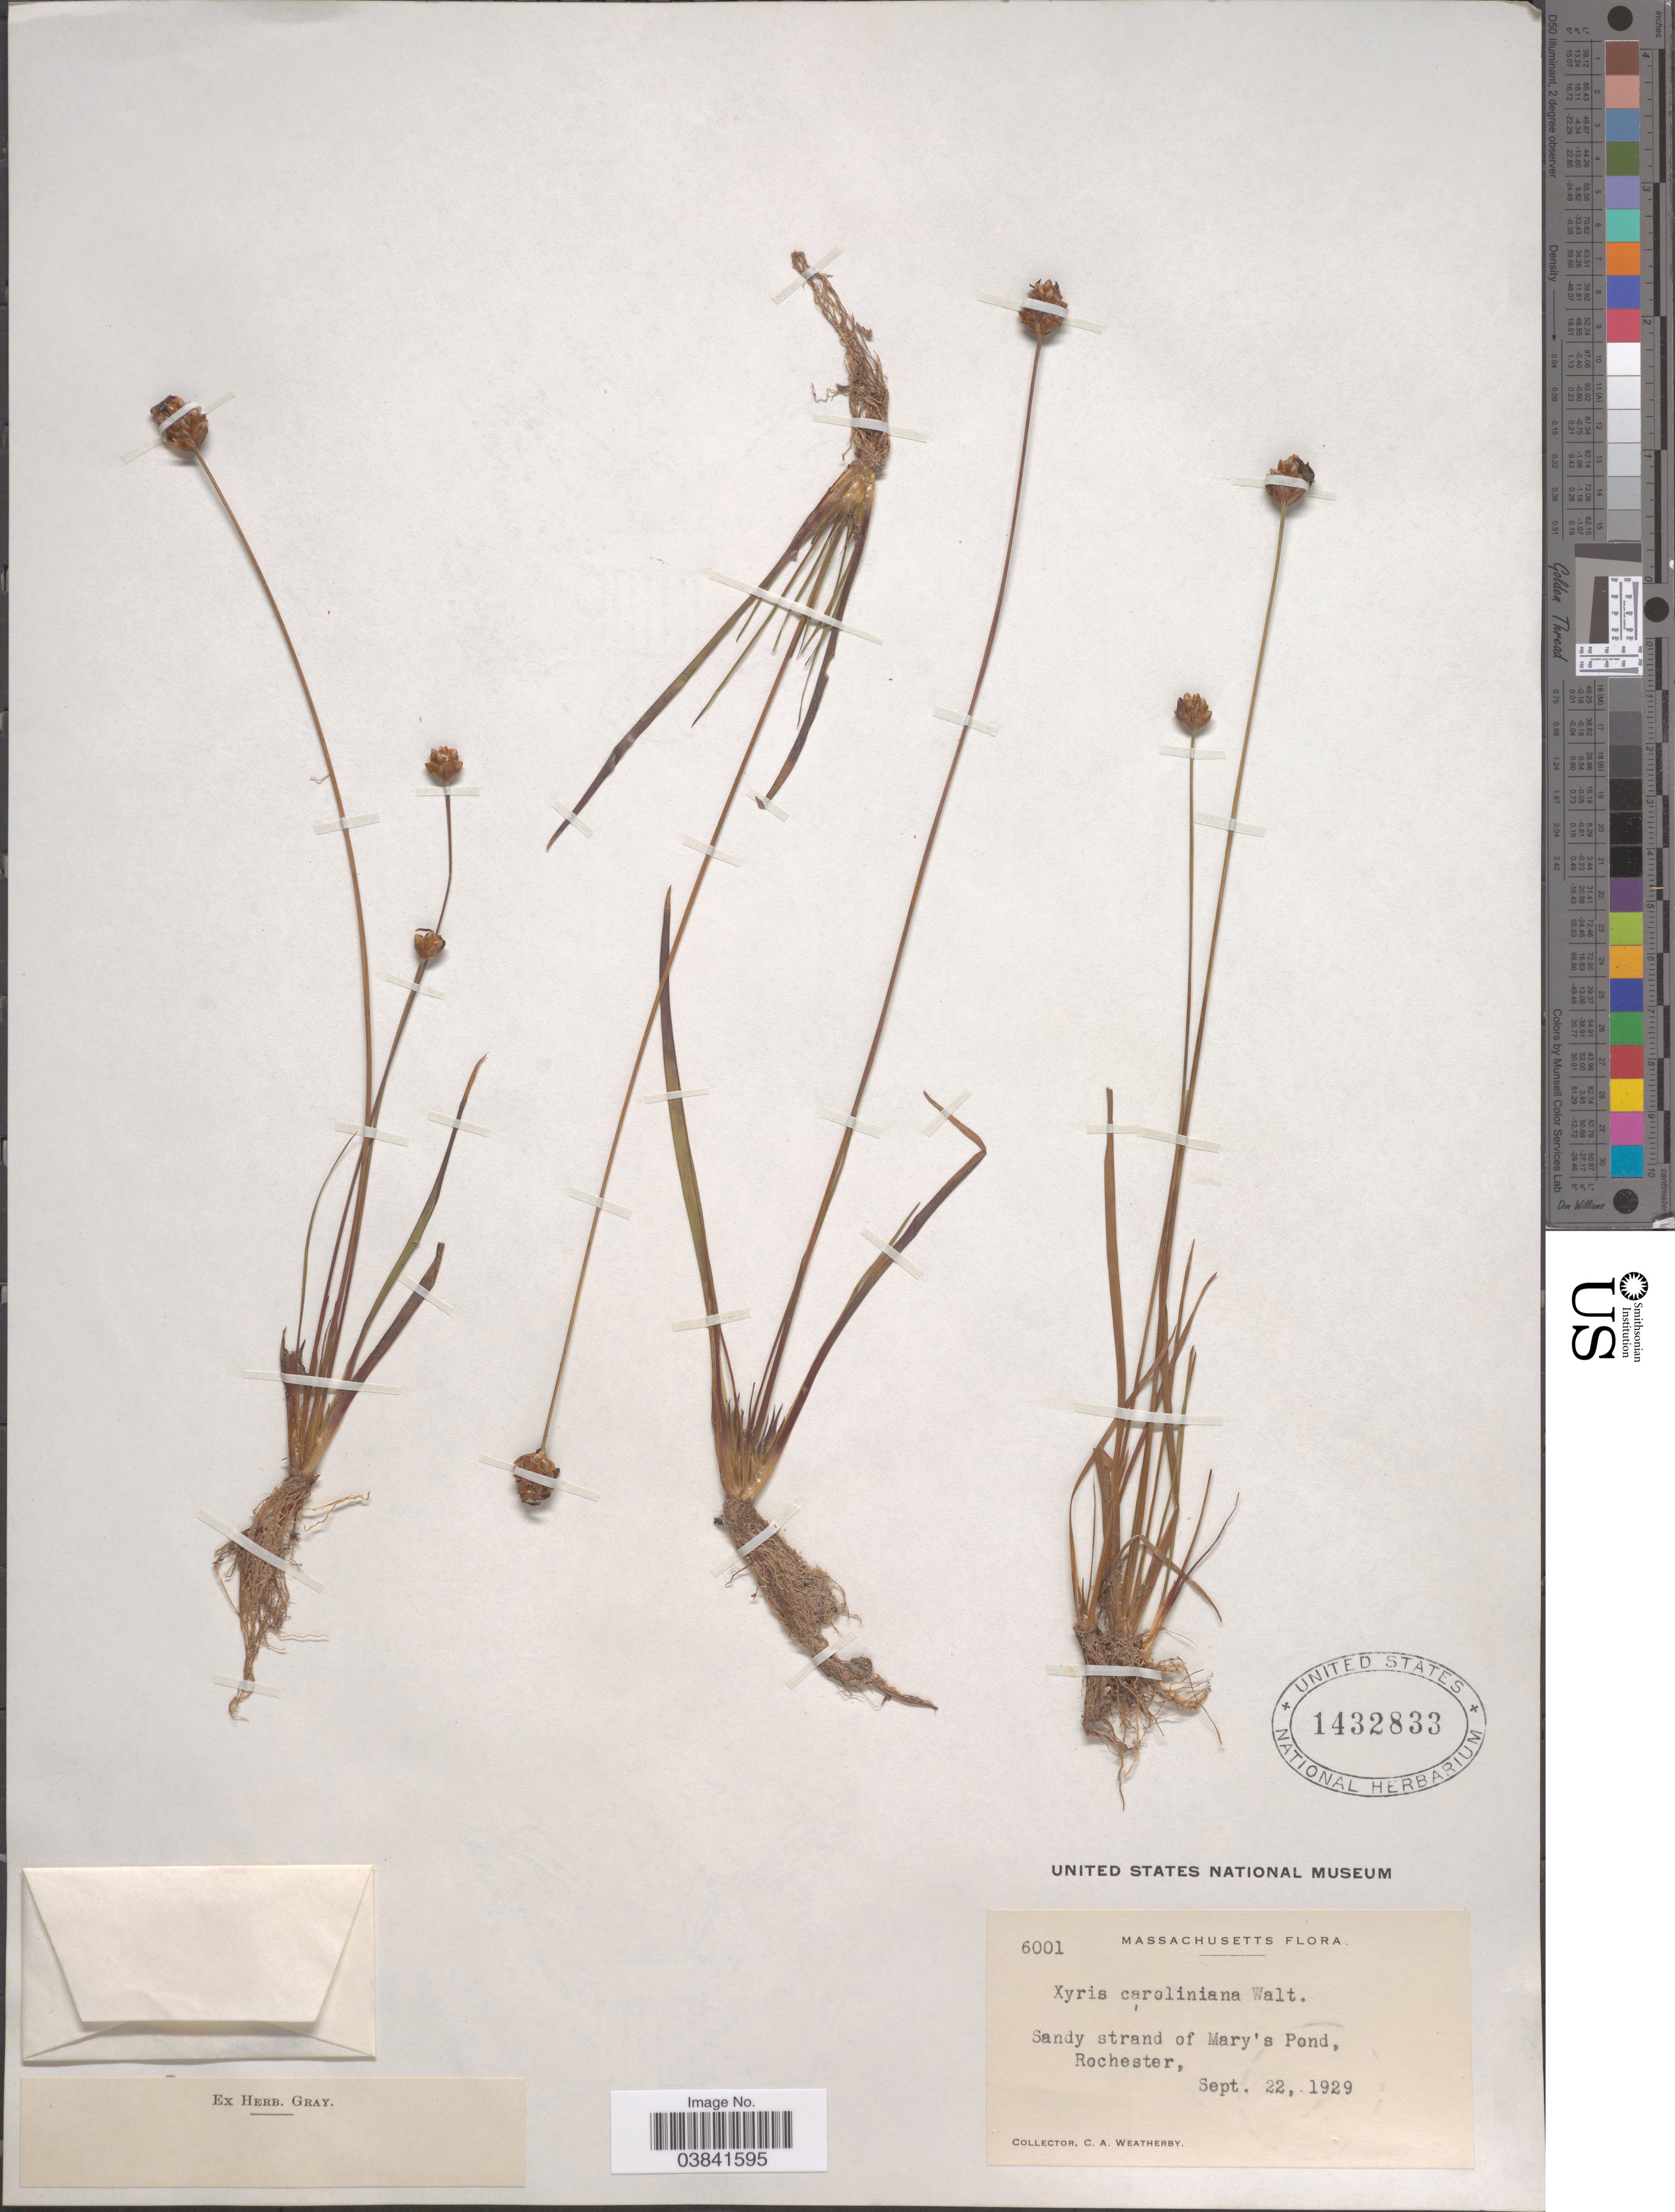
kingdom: Plantae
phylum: Tracheophyta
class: Liliopsida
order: Poales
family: Xyridaceae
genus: Xyris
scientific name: Xyris difformis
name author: Chapm.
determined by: Strong, Mark T., (BOT), Smithsonian Institution - National Museum of Natural History (UNITED STATES)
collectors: C. A. Weatherby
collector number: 6001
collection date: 1929-09-22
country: United States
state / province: Massachusetts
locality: Sandy strand of Mary's Pond, Rochester.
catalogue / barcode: US 1432833